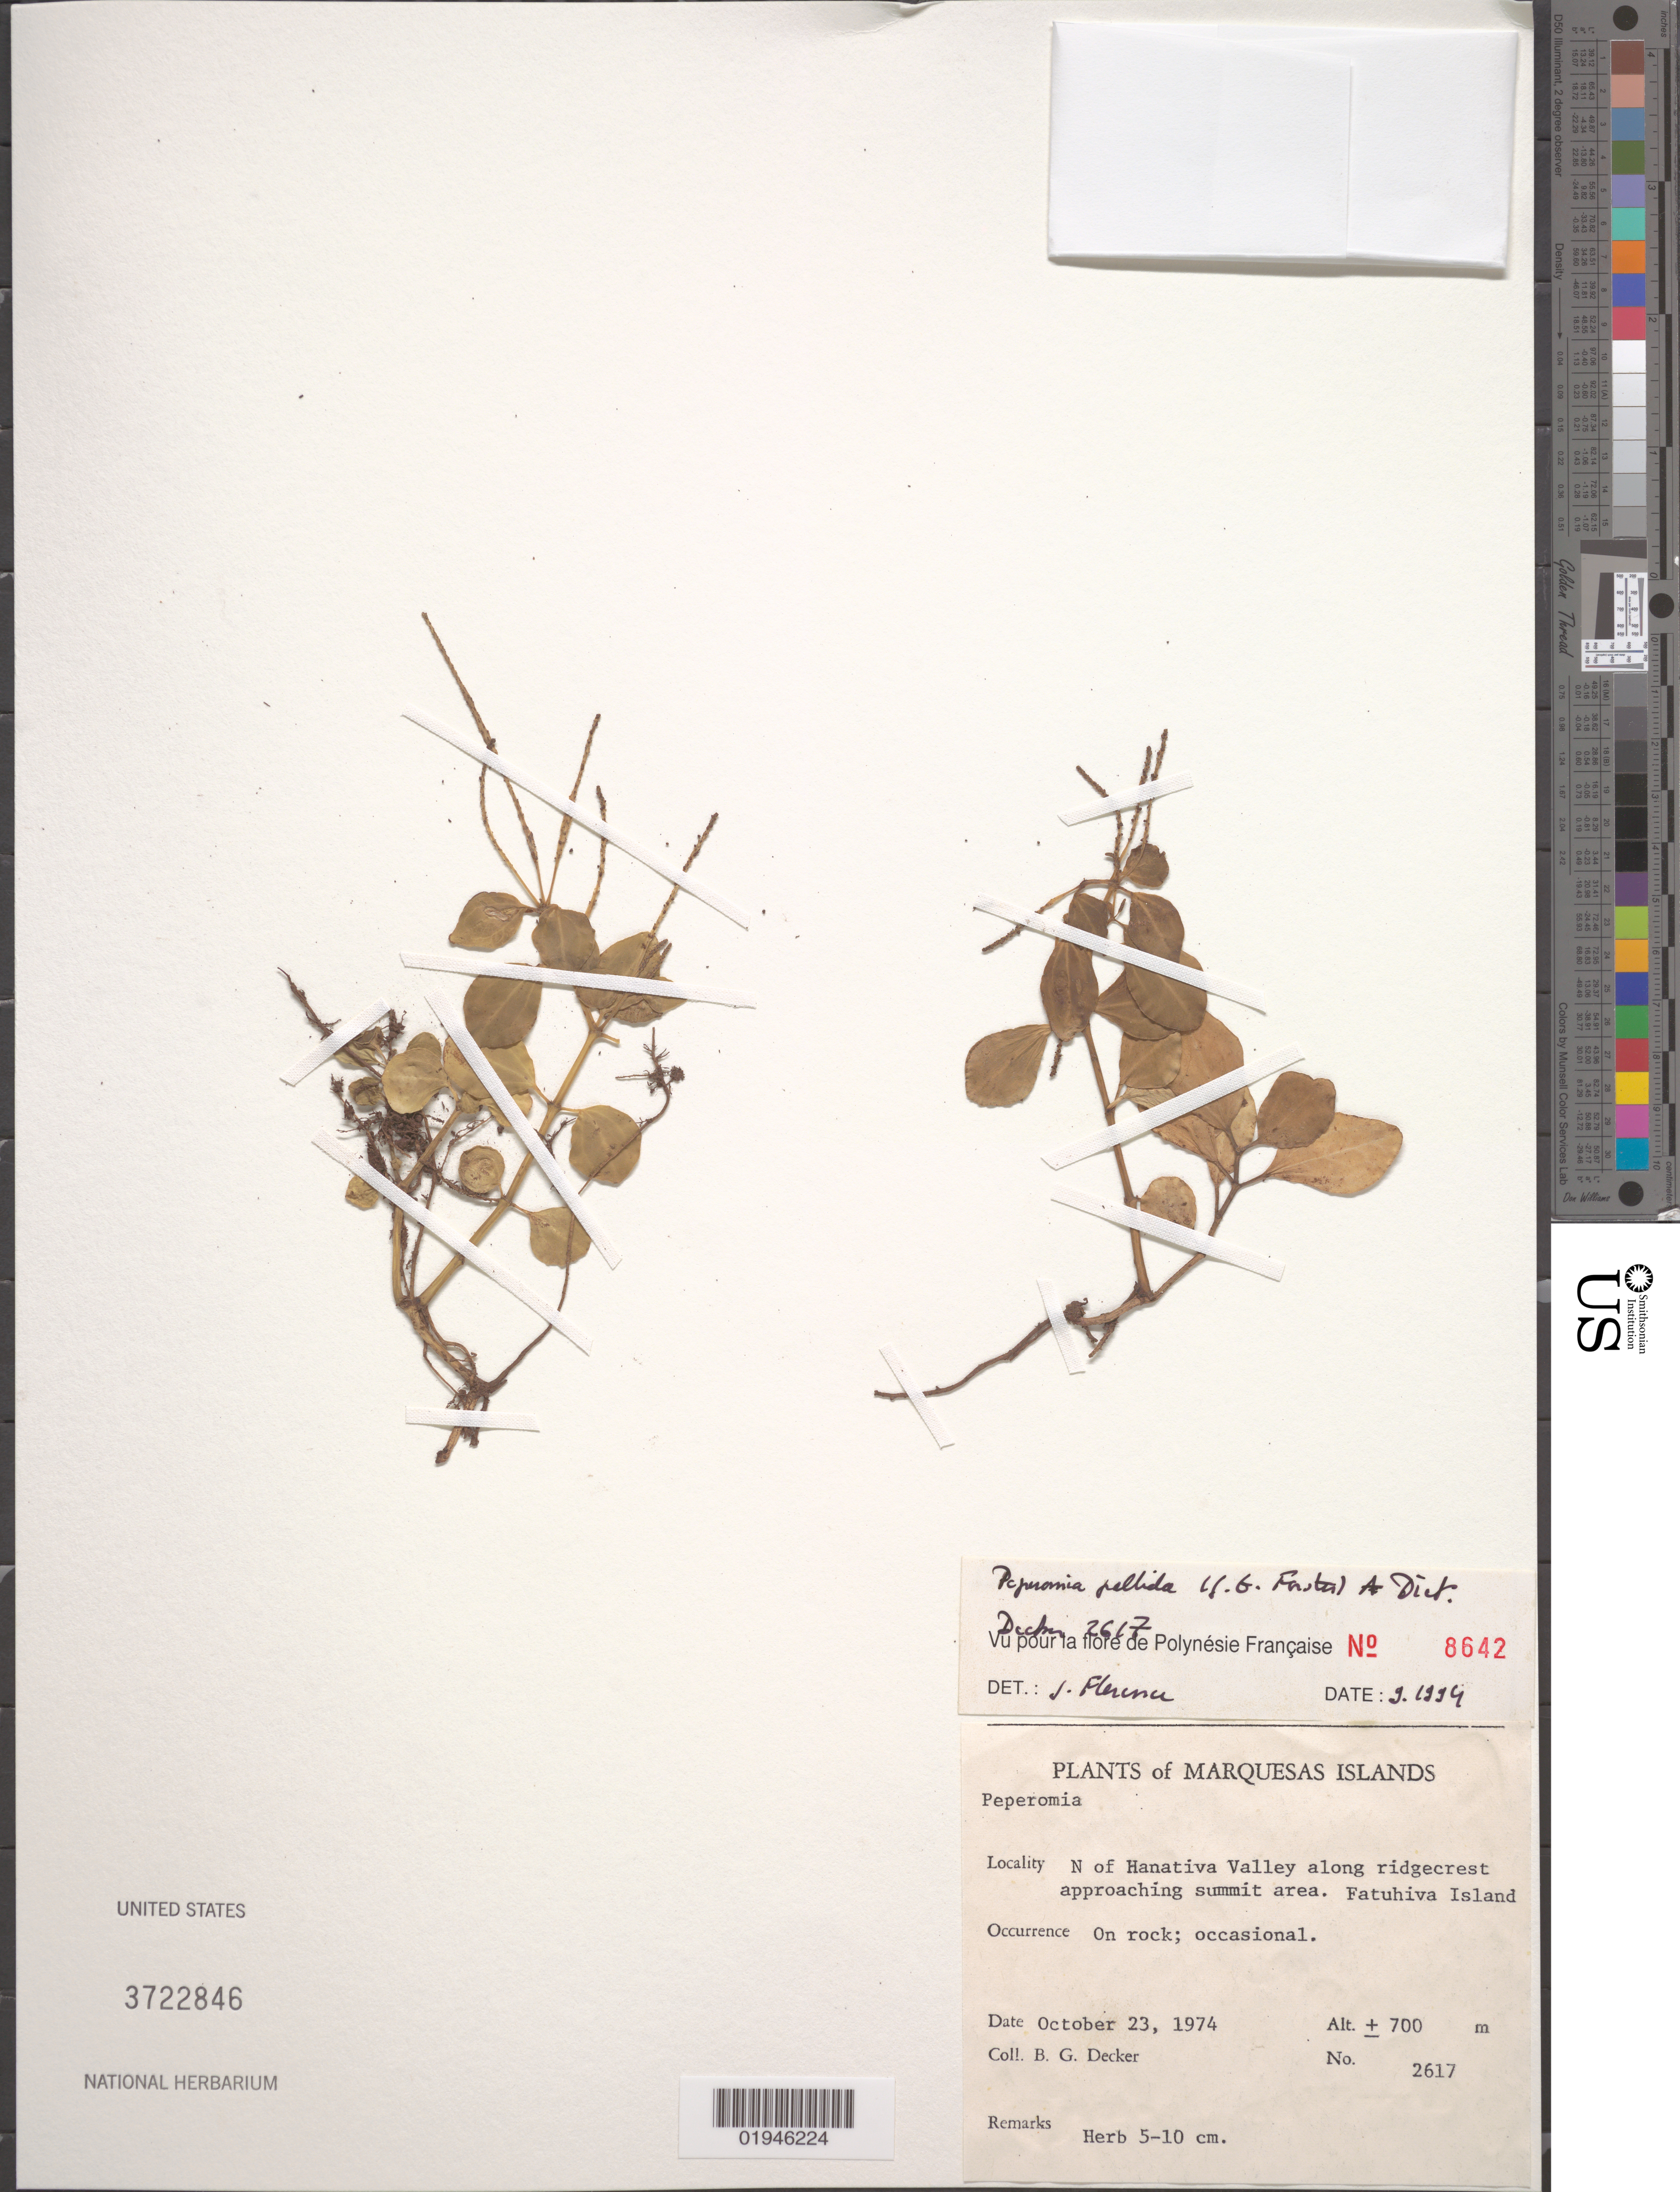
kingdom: Plantae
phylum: Tracheophyta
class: Magnoliopsida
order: Piperales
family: Piperaceae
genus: Peperomia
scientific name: Peperomia pallida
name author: (G. Forst.) Dietr.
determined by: Florence, J.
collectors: B. G. Decker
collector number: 2617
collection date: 1974-10-23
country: French Polynesia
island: Fatu Hiva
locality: N of Hanativa Valley along ridgecrest approaching summit area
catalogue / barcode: US 3722846